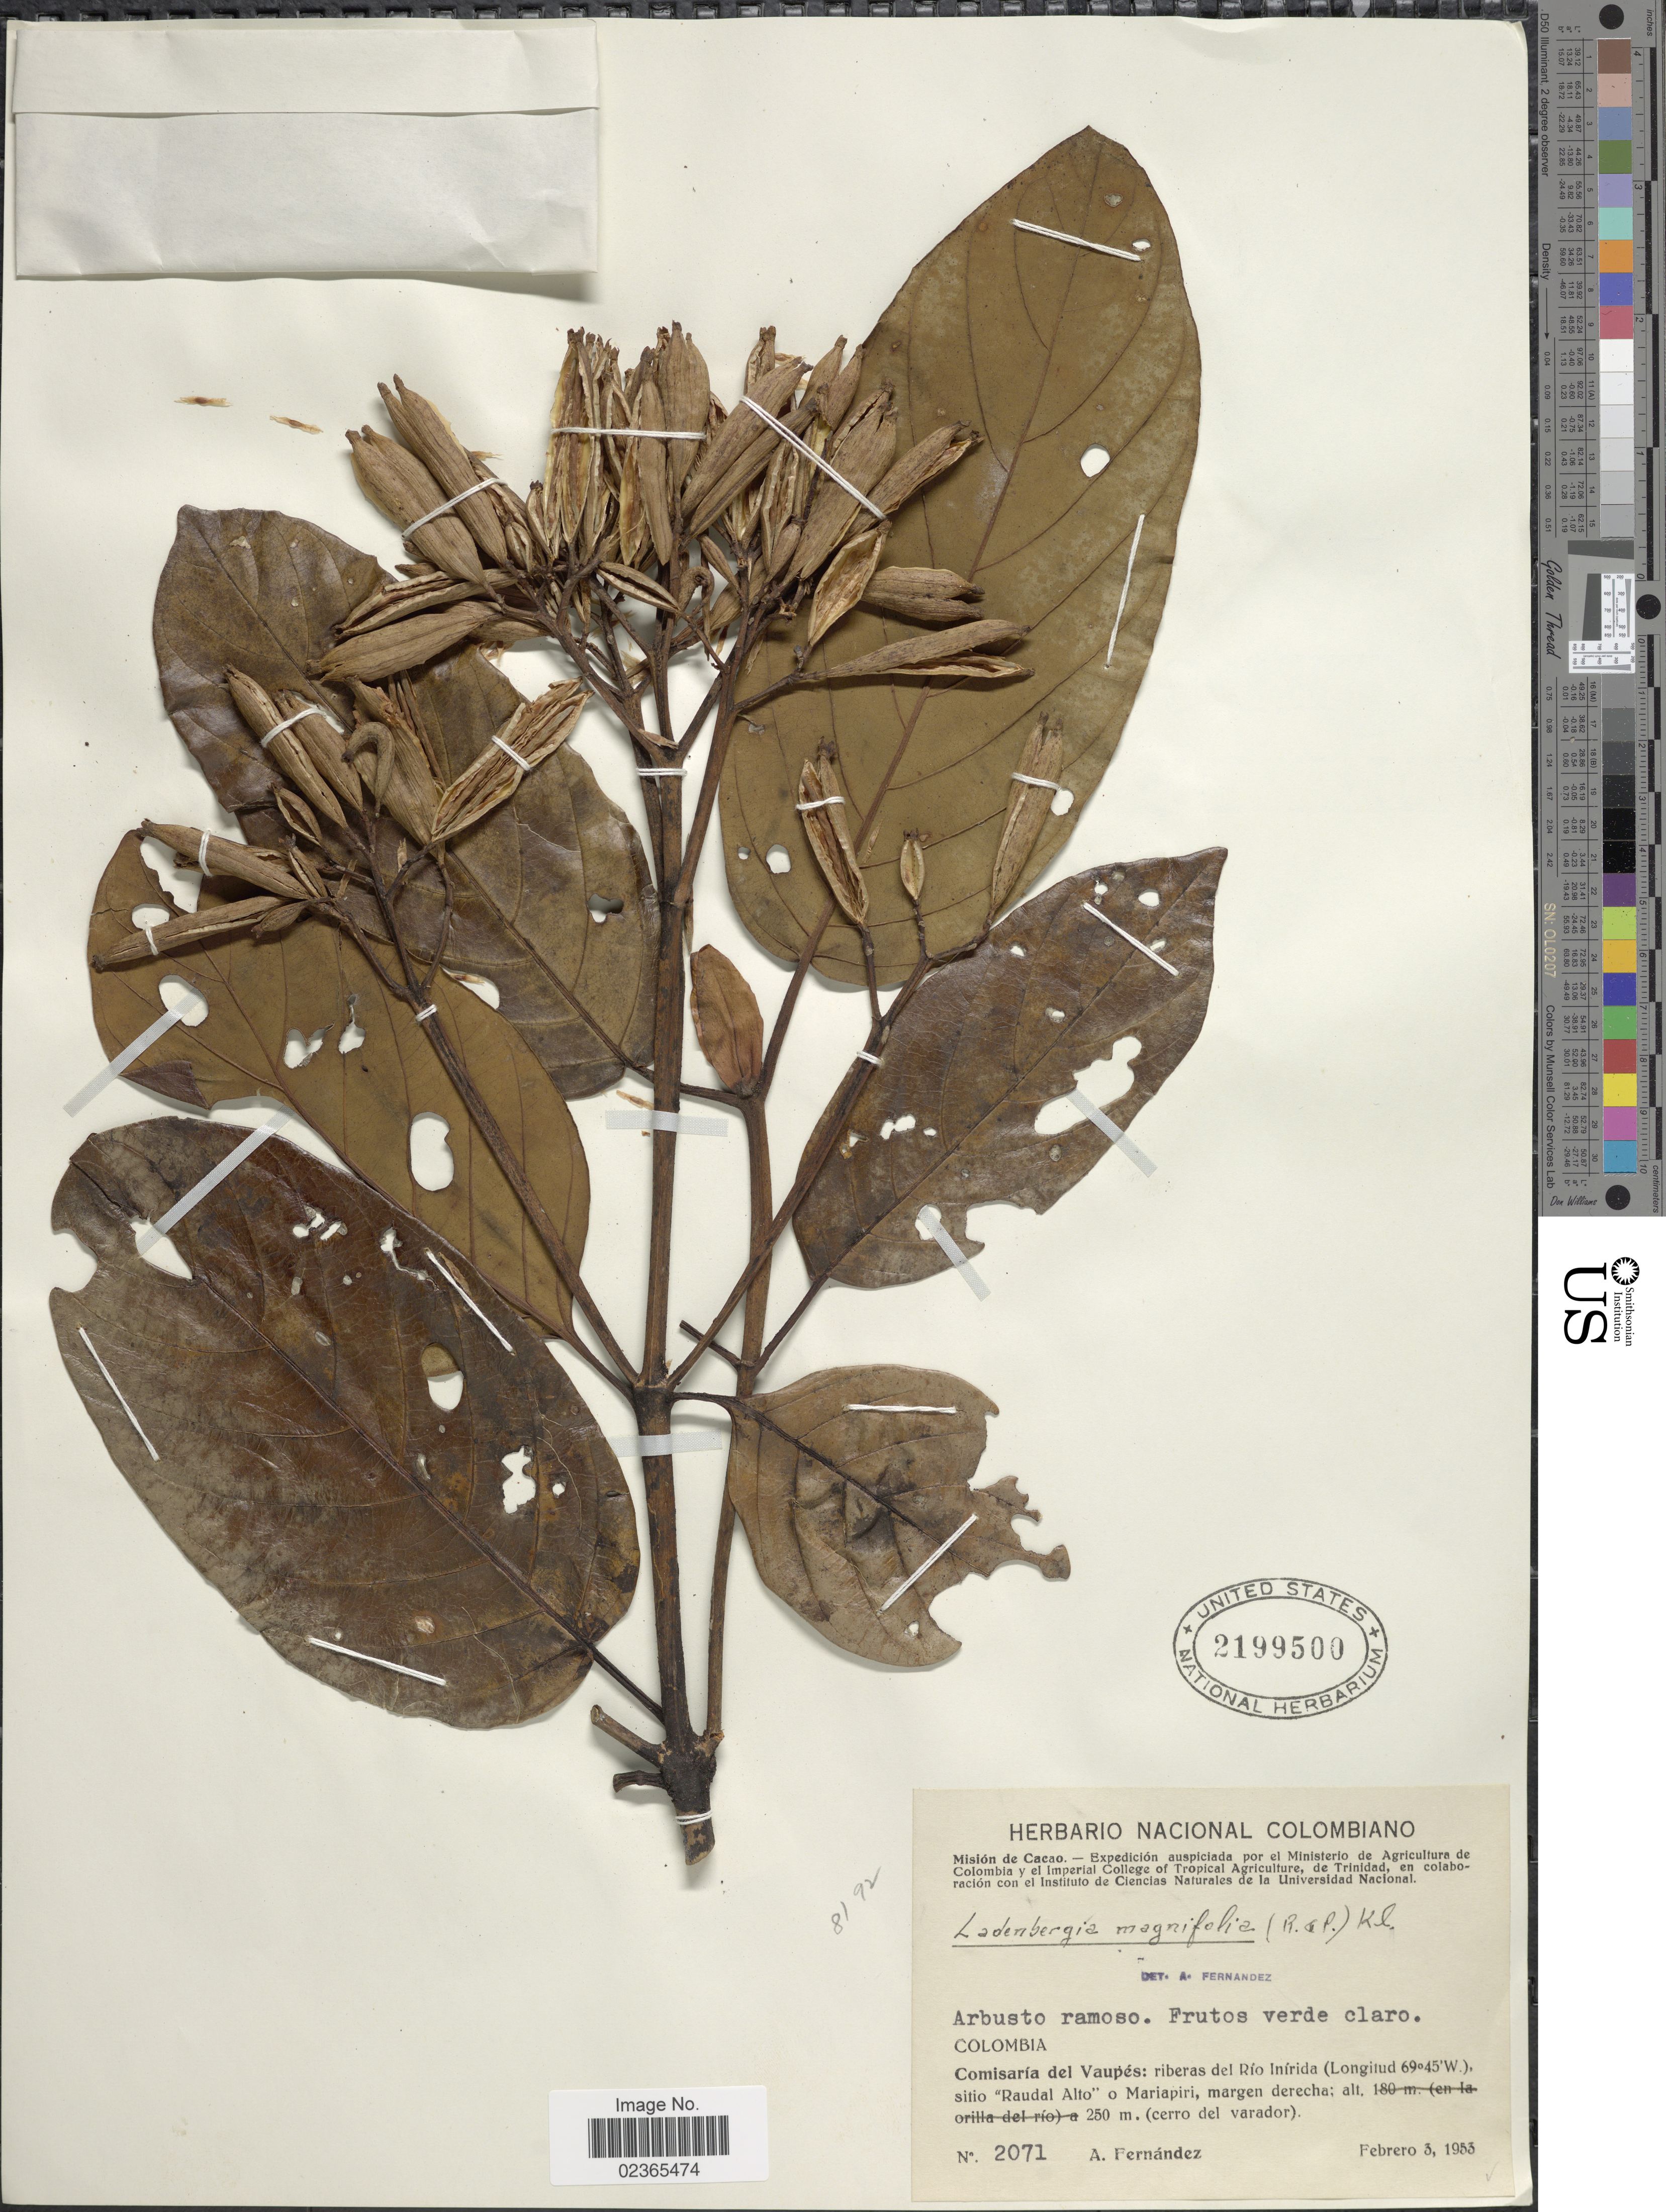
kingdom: Plantae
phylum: Tracheophyta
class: Magnoliopsida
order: Gentianales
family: Rubiaceae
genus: Ladenbergia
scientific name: Ladenbergia oblongifolia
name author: (Mutis) L. Andersson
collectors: A. Fernández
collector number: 2071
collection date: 1953-02-03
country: Colombia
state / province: Vaupés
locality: Comisaria del Vaupes: riberas del Rio Inirida sitio "Raudal Alto" o Mariapiri, margen derecha (Cerro del varador)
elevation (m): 250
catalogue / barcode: US 2199500